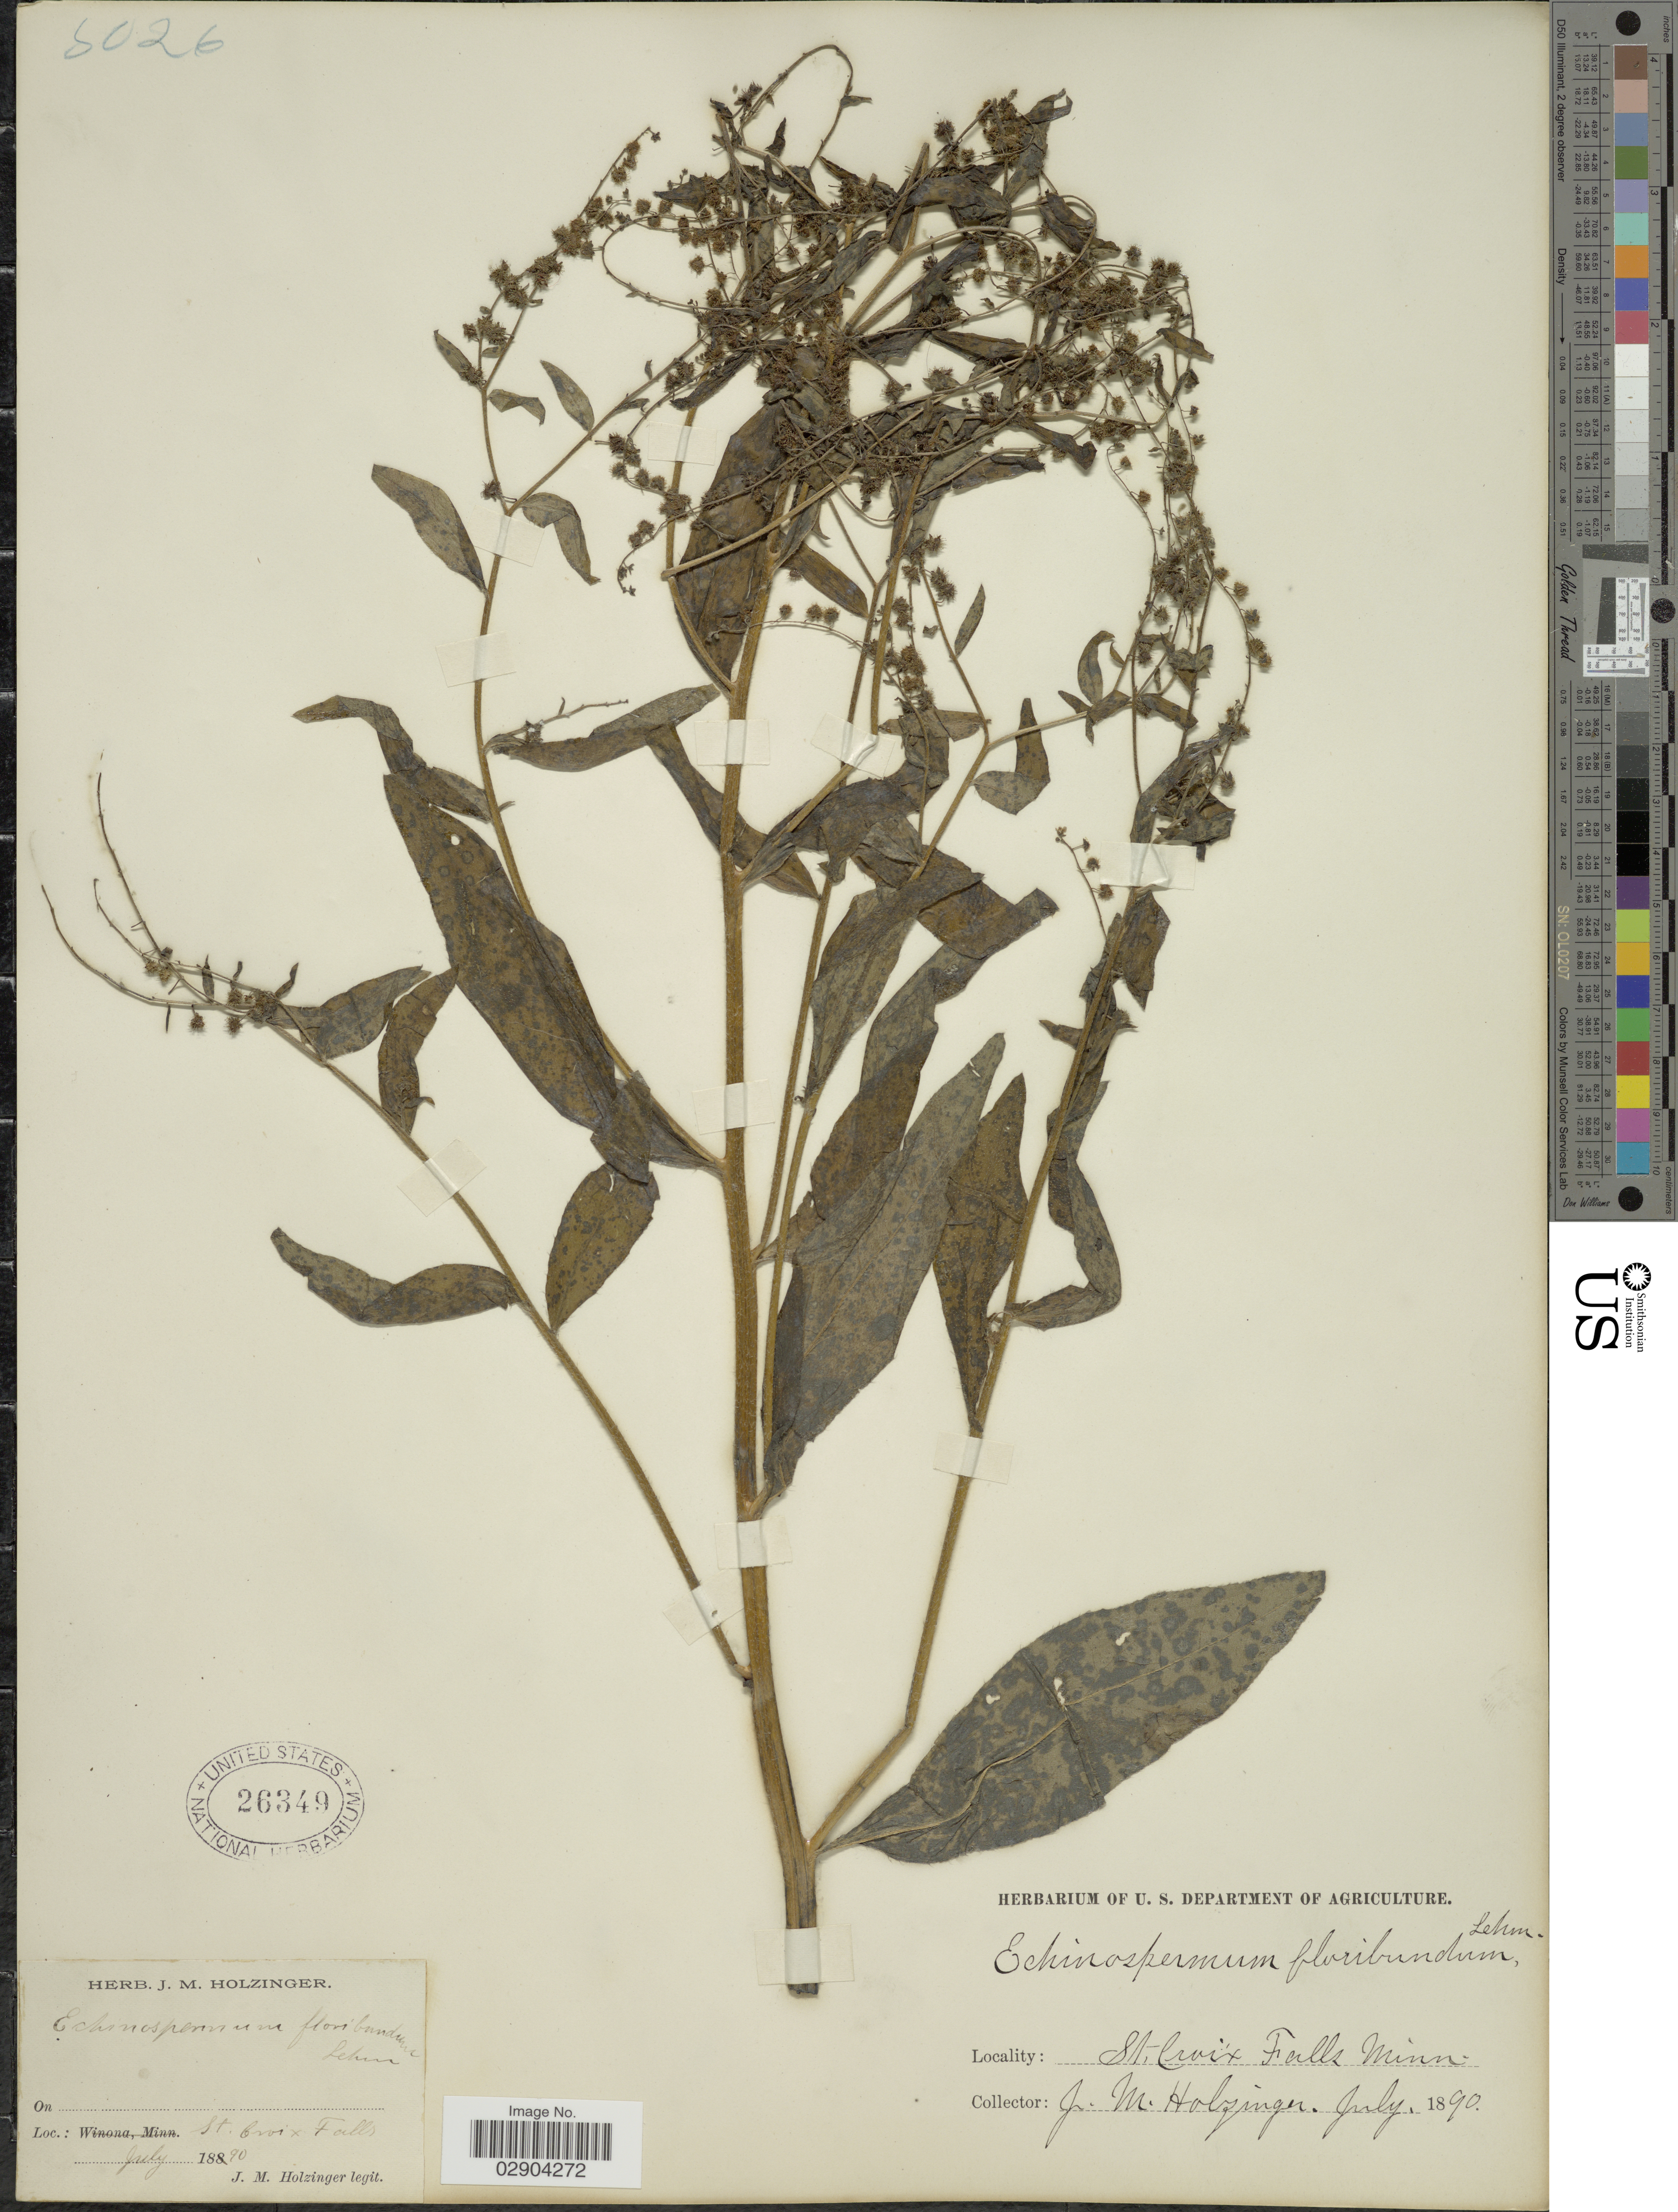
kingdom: Plantae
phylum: Tracheophyta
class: Magnoliopsida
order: Boraginales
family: Boraginaceae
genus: Hackelia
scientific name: Hackelia virginiana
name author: (L.) I.M. Johnst.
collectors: J. M. Holzinger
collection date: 1890-07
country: United States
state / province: Minnesota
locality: St. Croix Falls, Minn.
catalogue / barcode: US 26349